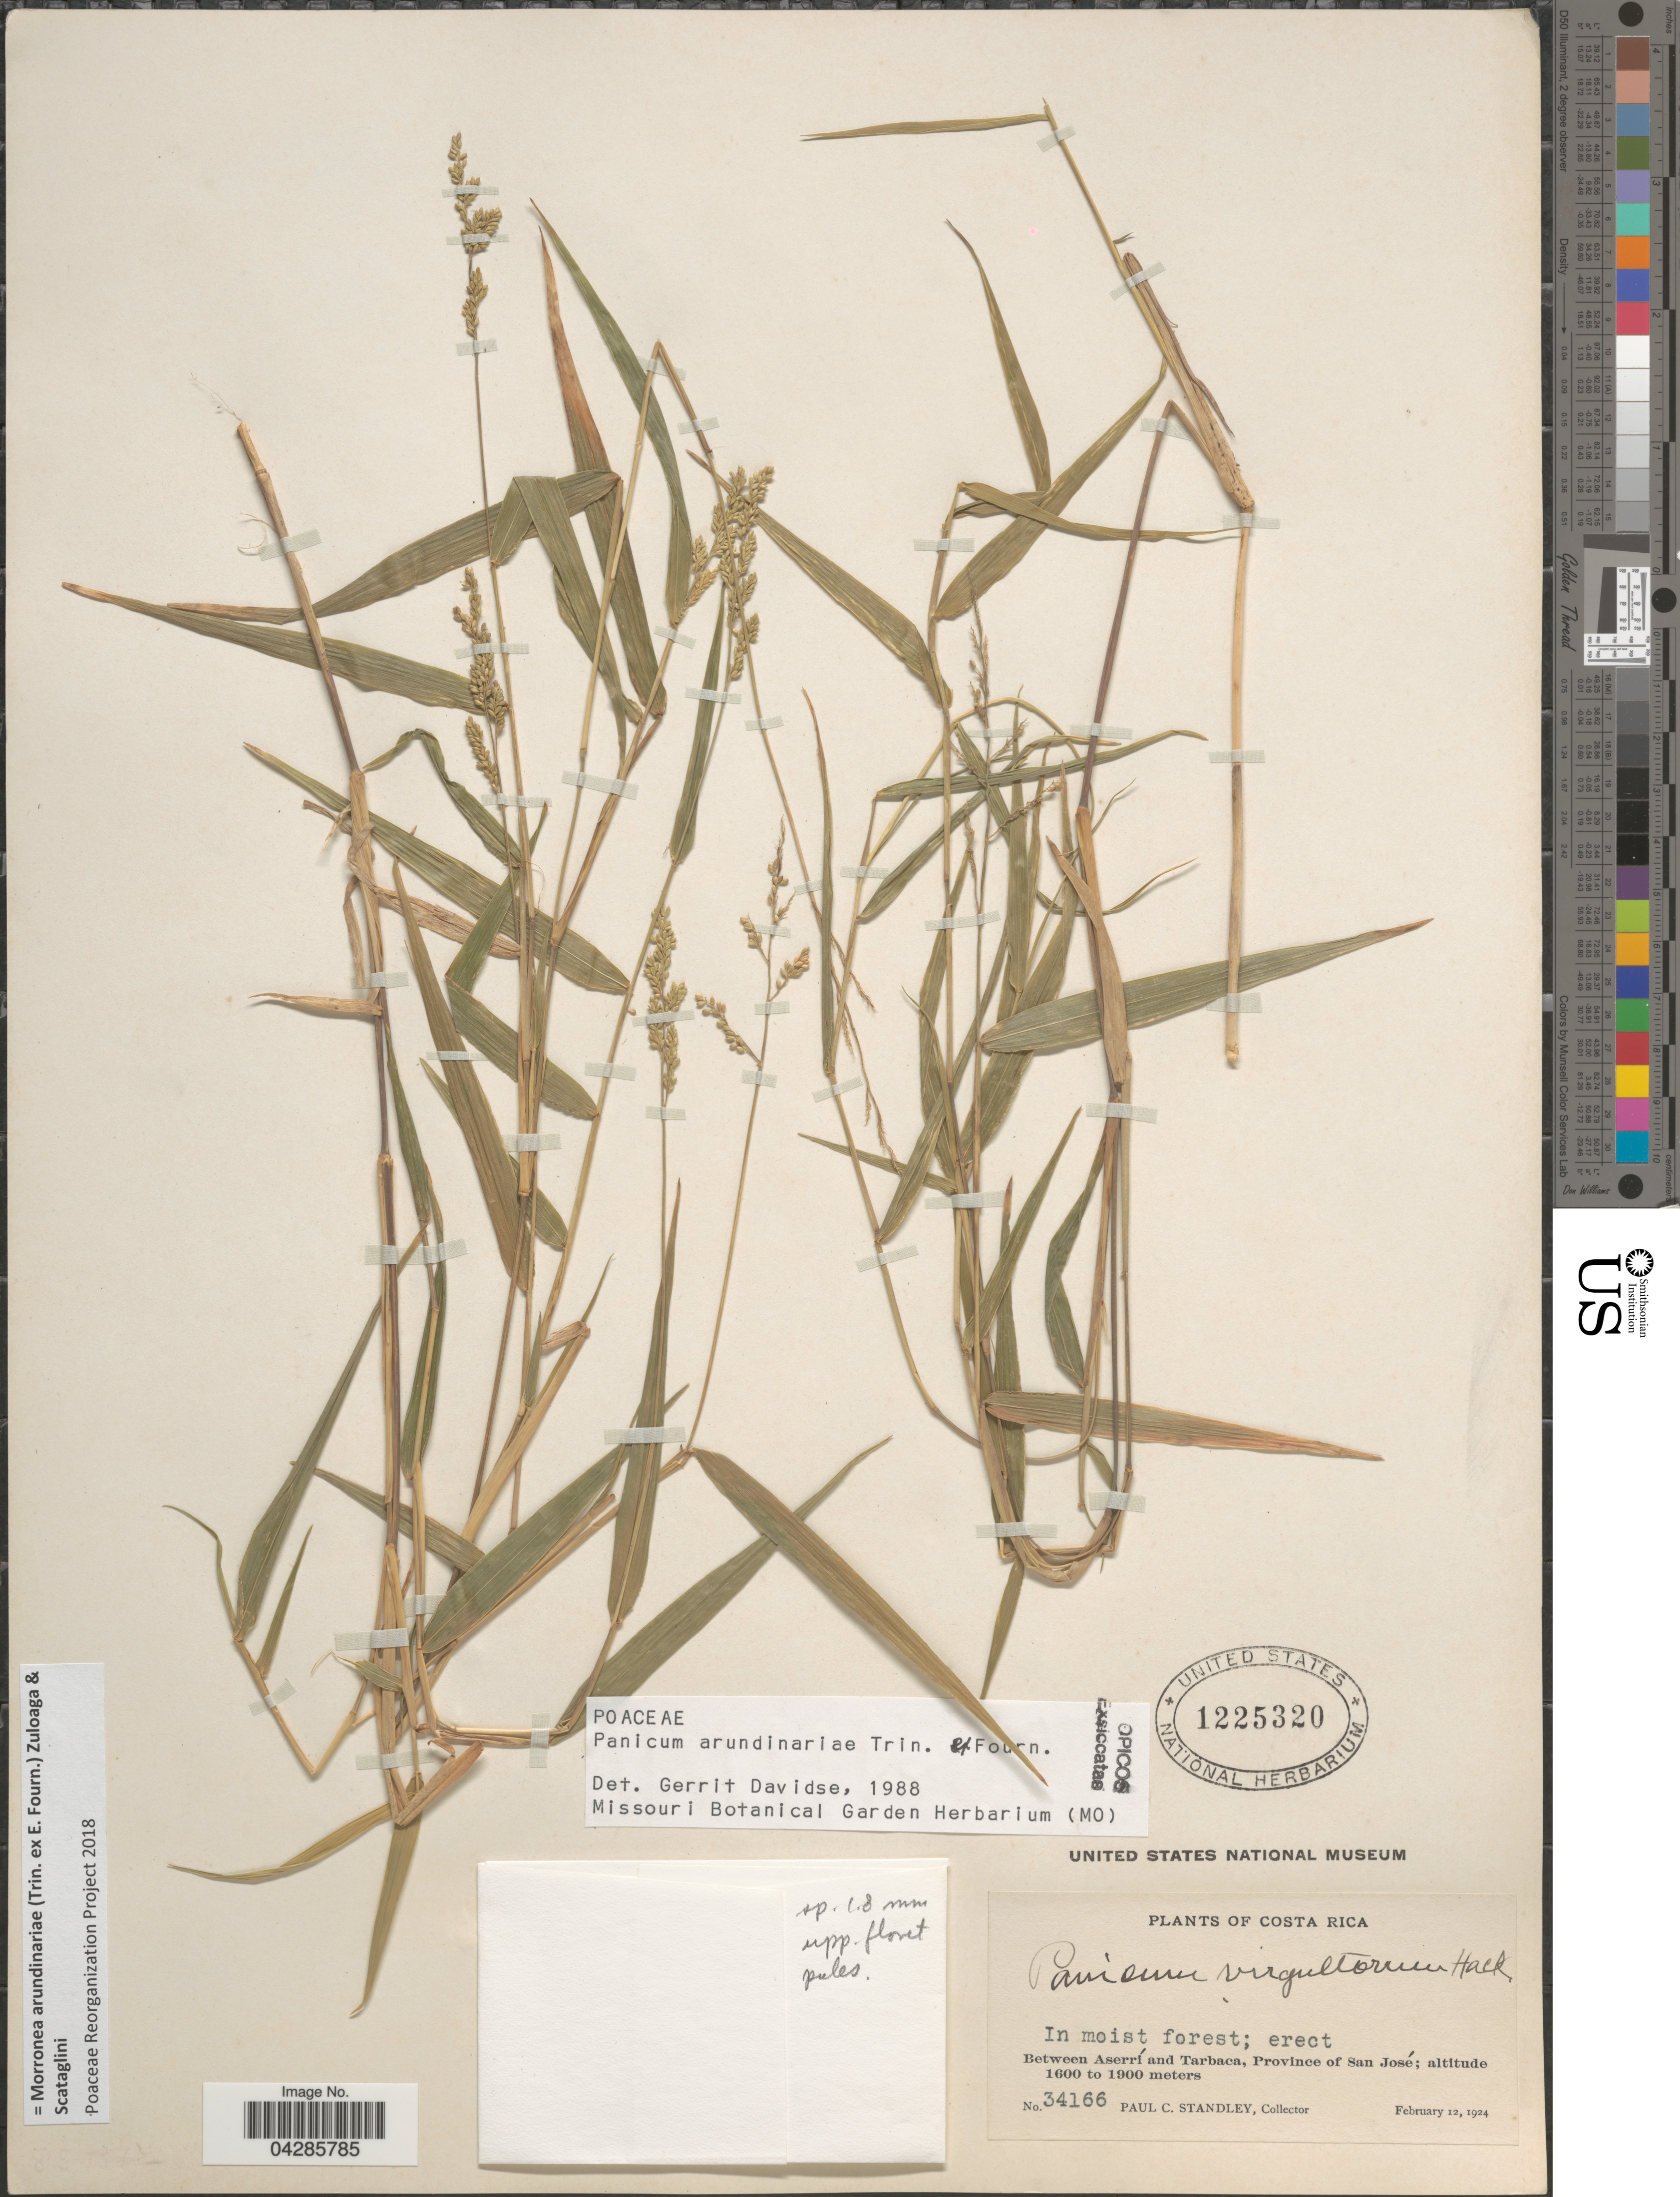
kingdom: Plantae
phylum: Tracheophyta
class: Liliopsida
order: Poales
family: Poaceae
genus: Morronea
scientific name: Morronea arundinariae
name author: (Trin. ex E. Fourn.) Zuloaga & Scataglini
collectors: P. C. Standley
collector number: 34166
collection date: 1924-02-12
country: Costa Rica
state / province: San José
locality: In moist forest. Between Aserrí and Tarbaca, Province of San José.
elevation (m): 1600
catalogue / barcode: US 1225320